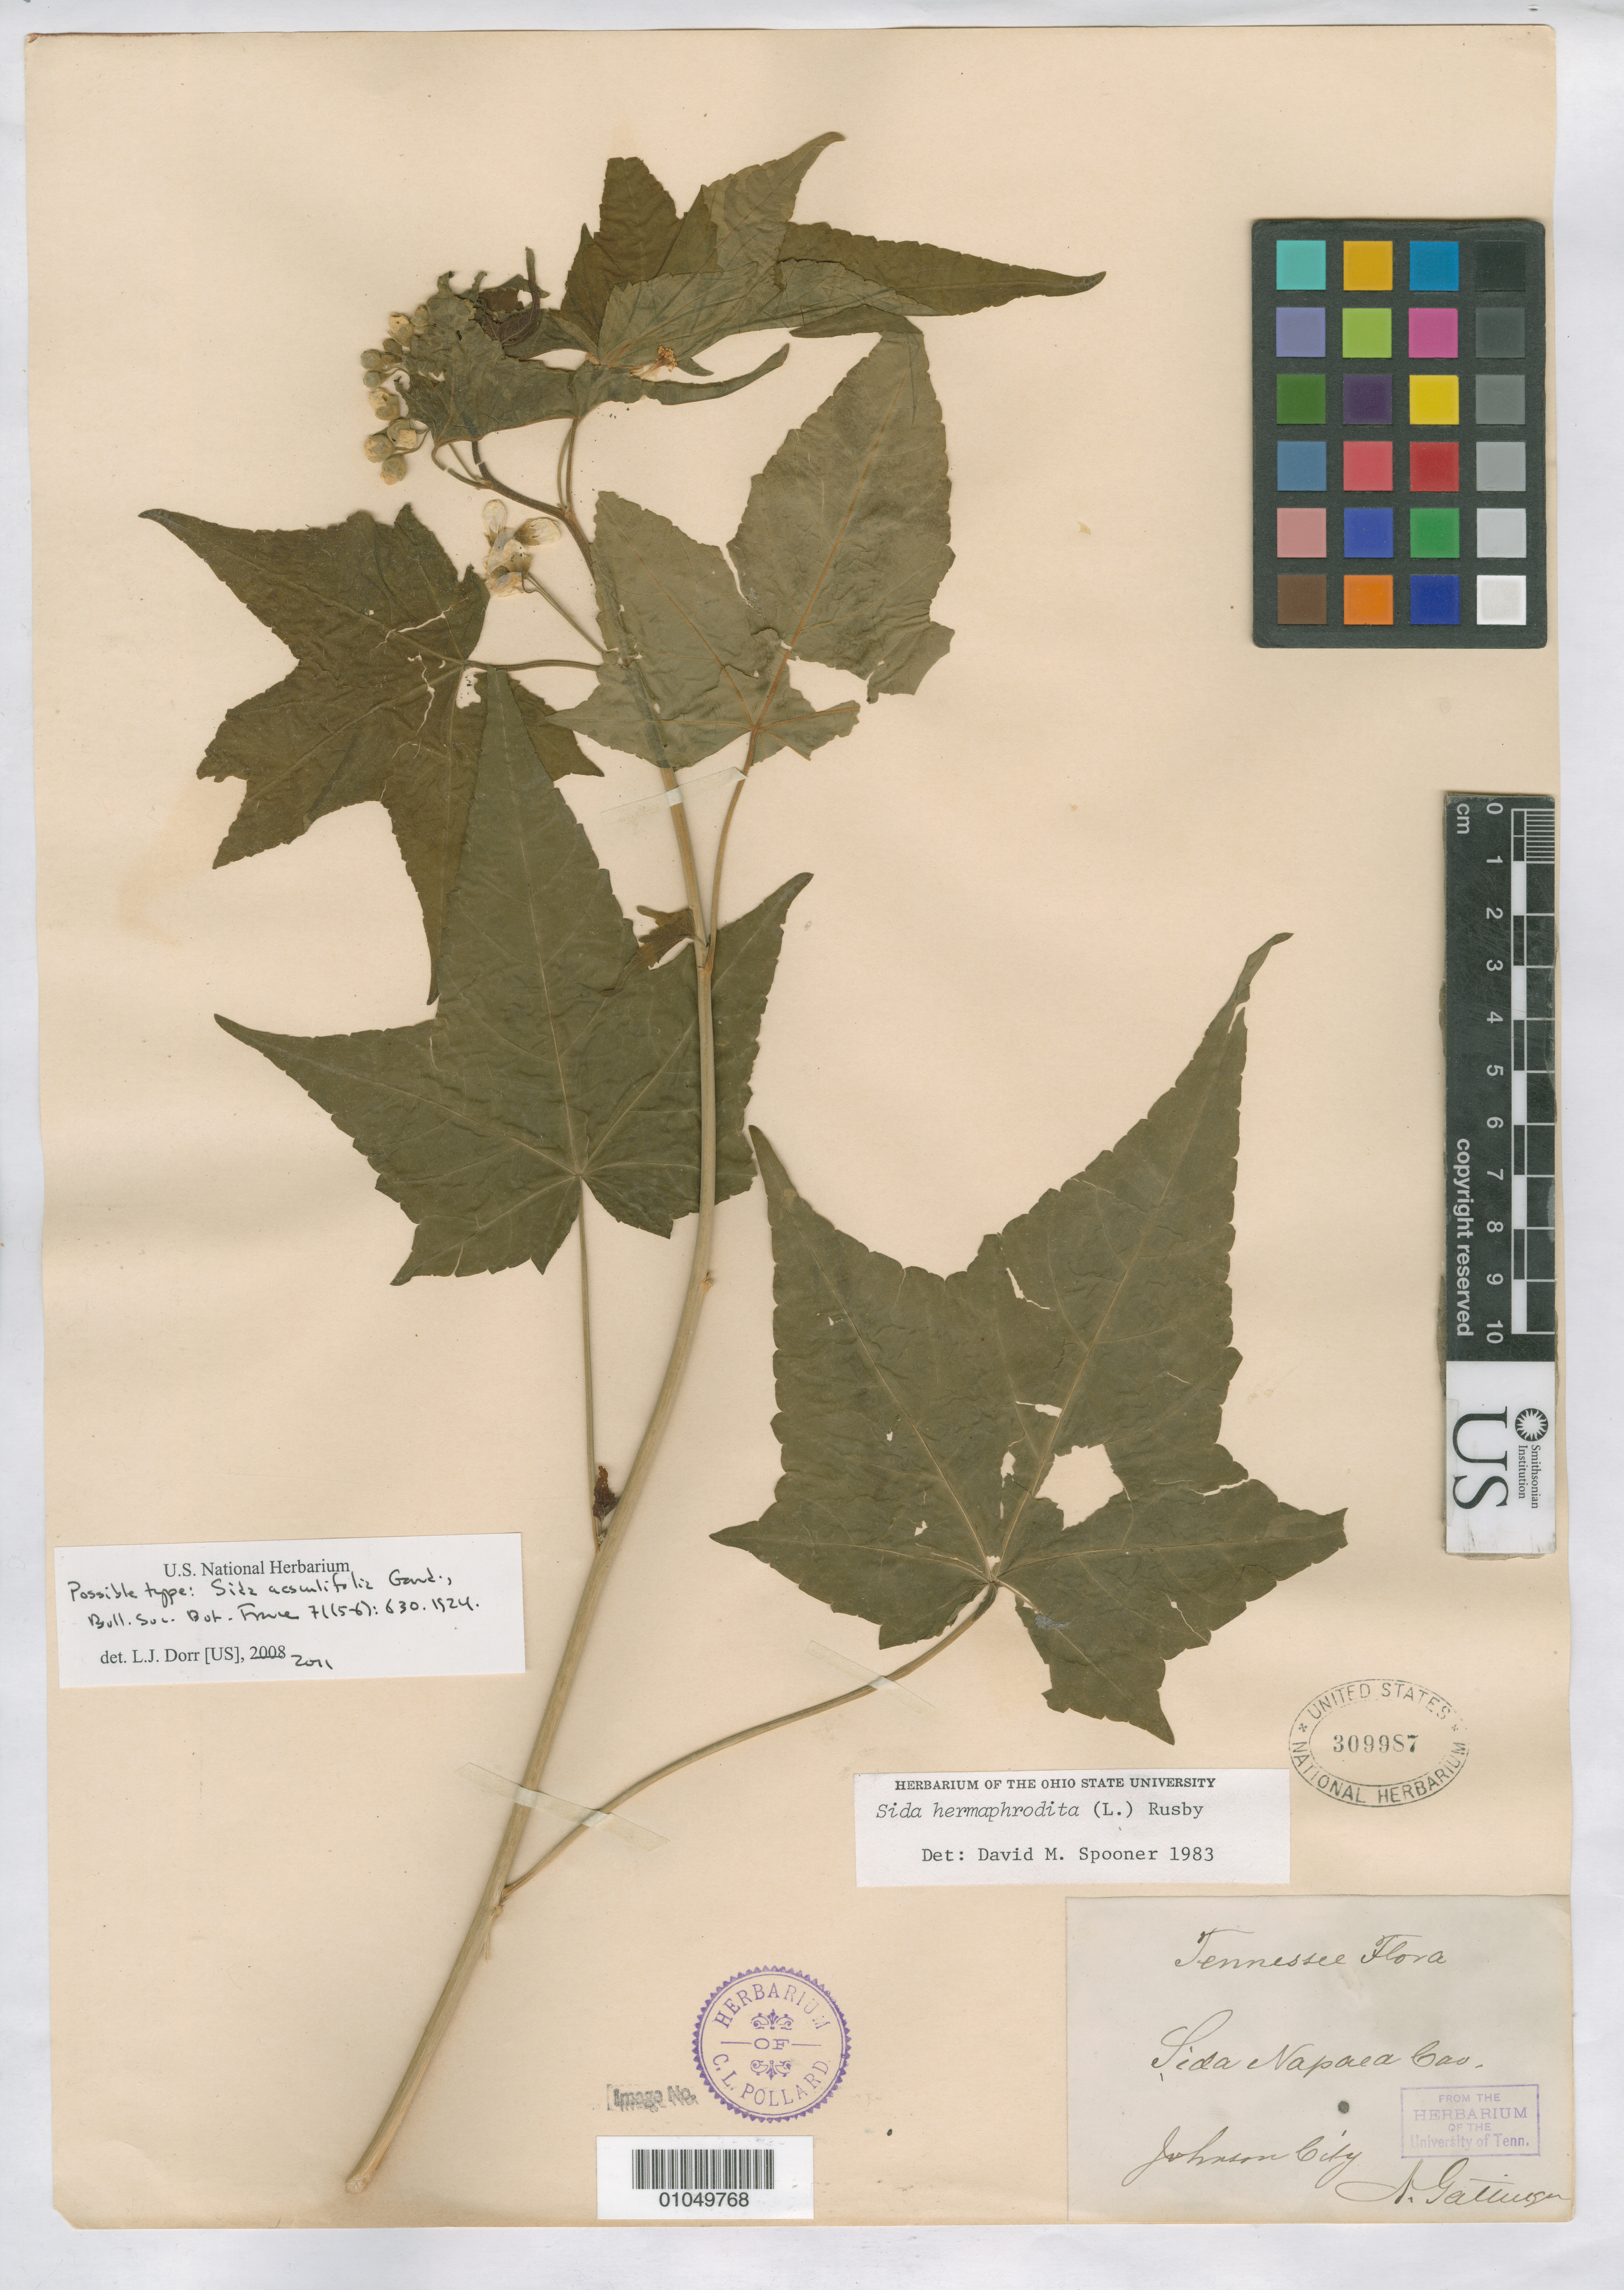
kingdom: Plantae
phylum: Tracheophyta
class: Magnoliopsida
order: Malvales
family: Malvaceae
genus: Sida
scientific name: Sida aesculifolia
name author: Gand.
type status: Possible Type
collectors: A. Gattinger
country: United States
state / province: Tennessee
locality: Johnson City.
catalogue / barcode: US 309987